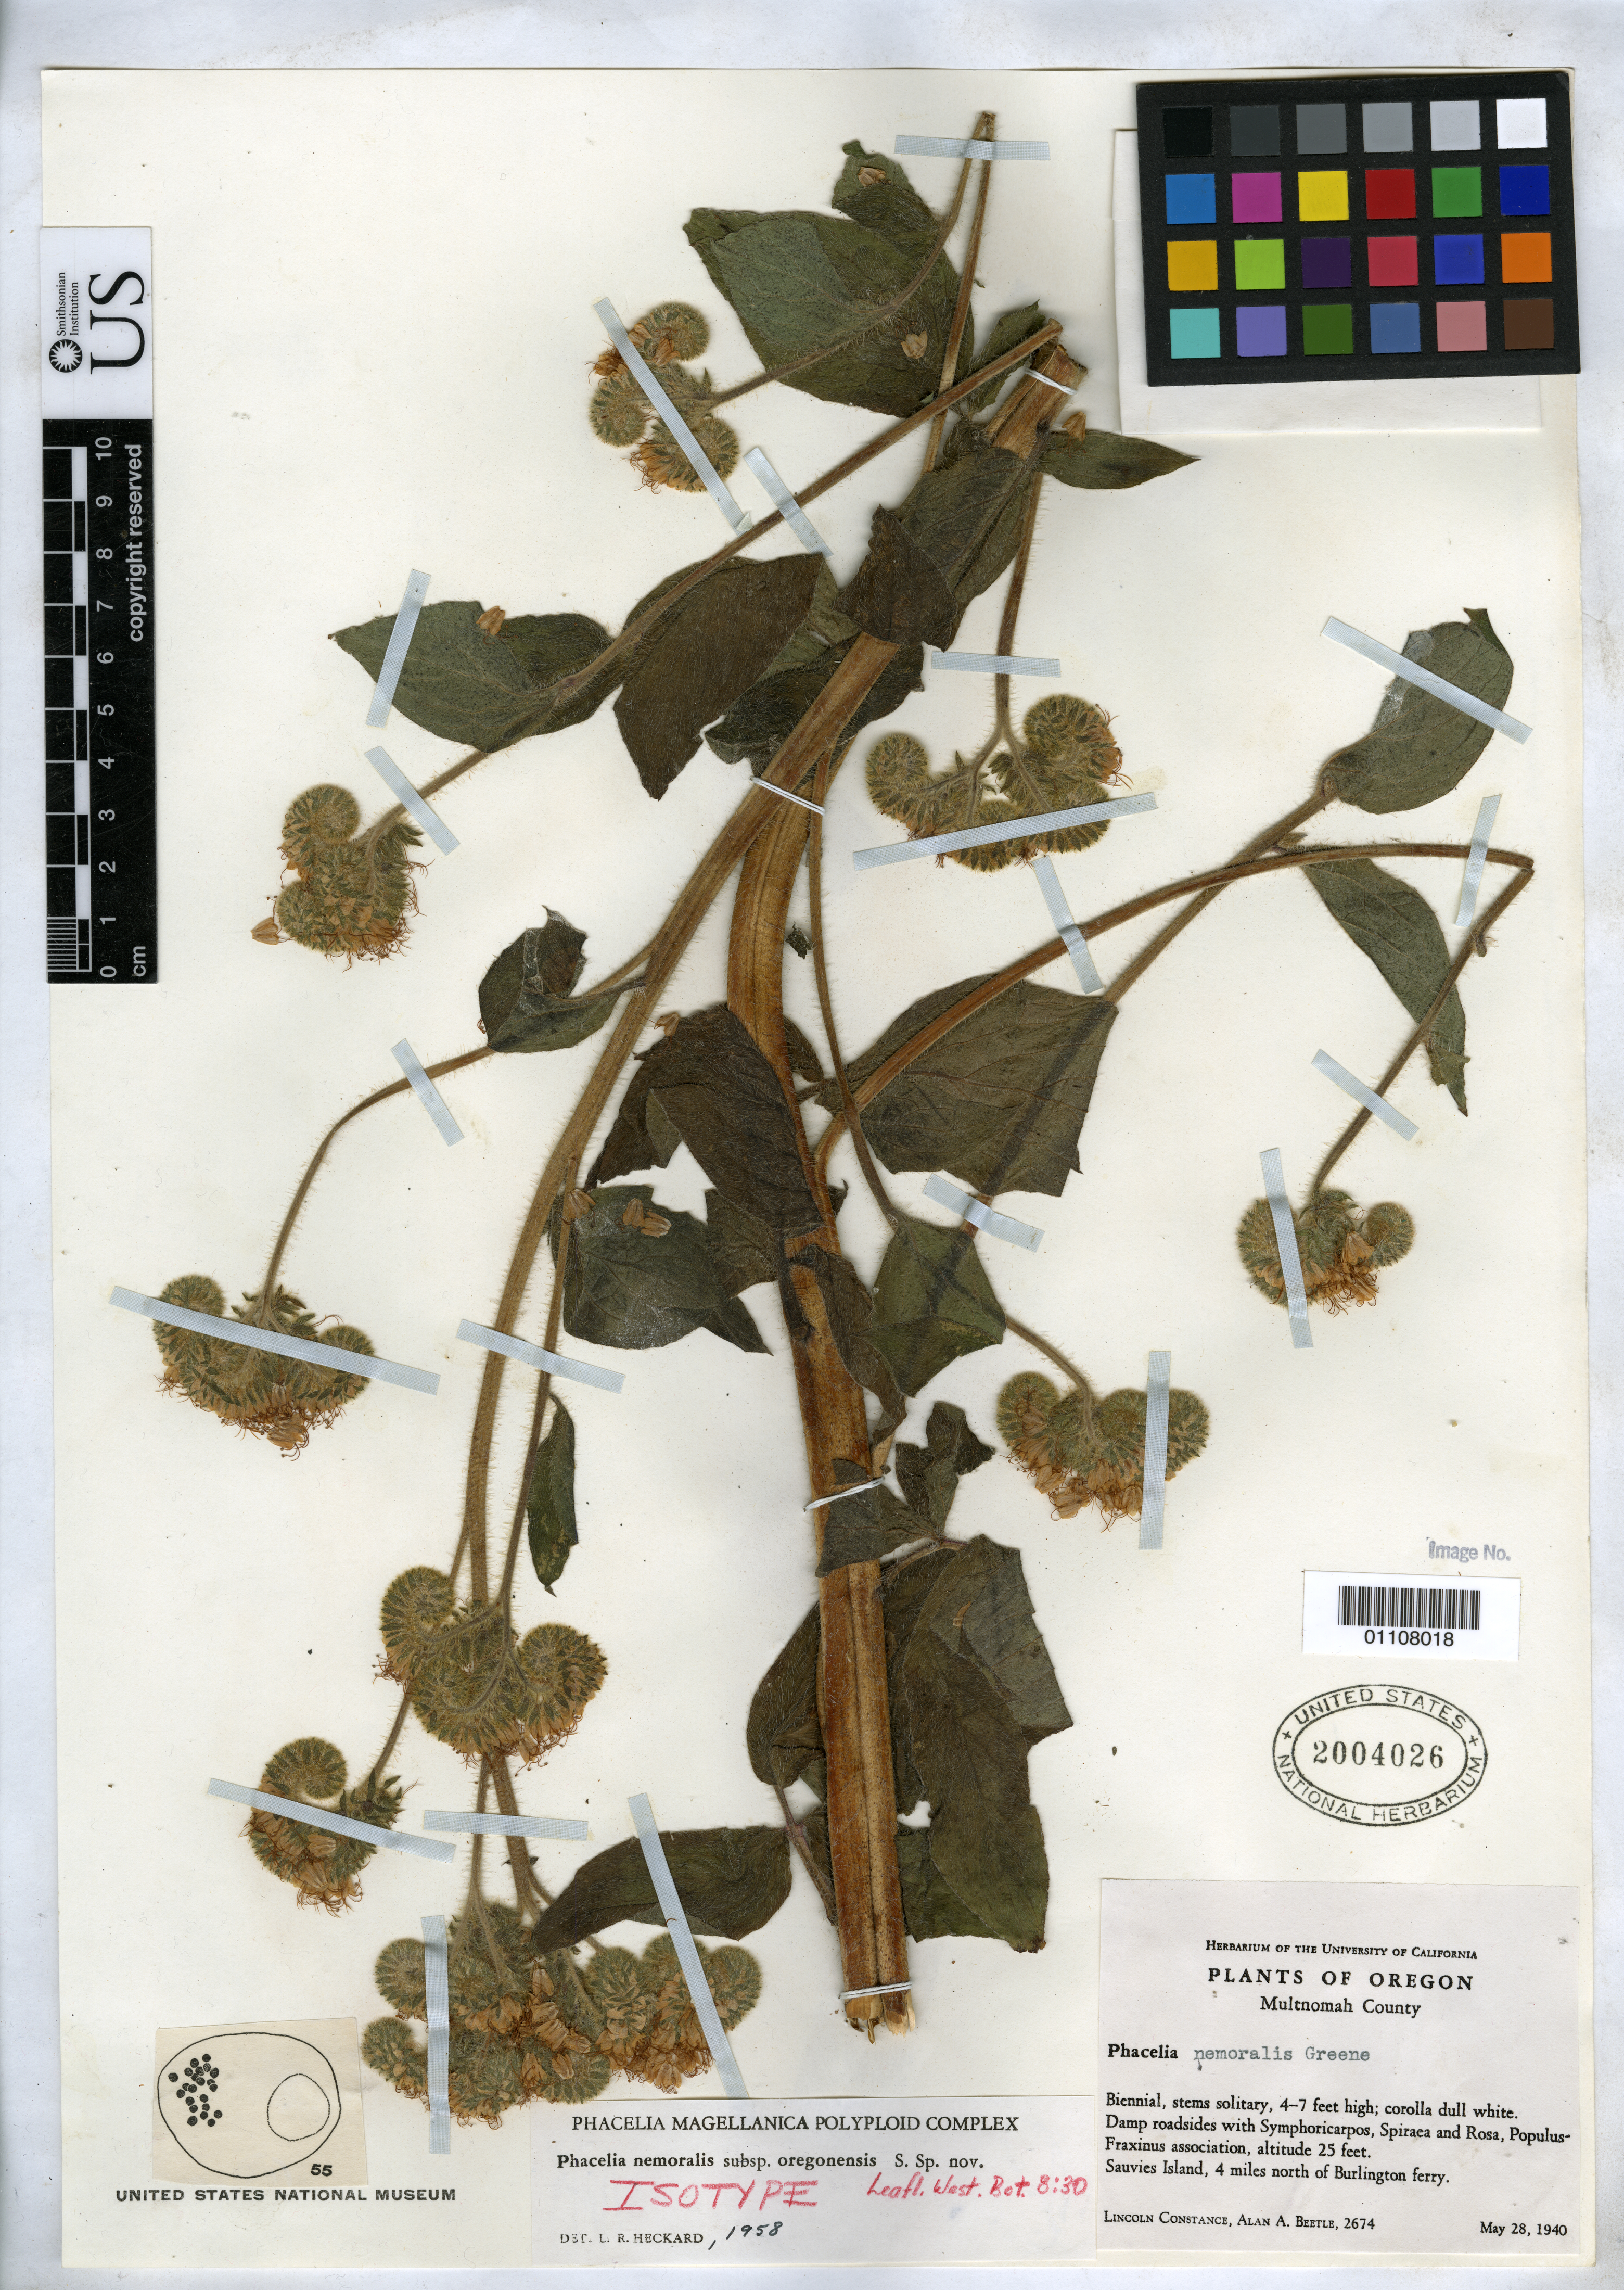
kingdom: Plantae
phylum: Tracheophyta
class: Magnoliopsida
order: Boraginales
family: Hydrophyllaceae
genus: Phacelia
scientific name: Phacelia nemoralis subsp. oregonensis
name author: Heckard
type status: Isotype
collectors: L. Constance & A. A. Beetle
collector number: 2674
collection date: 1940-05-28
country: United States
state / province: Oregon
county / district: Multnomah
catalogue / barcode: US 2004026